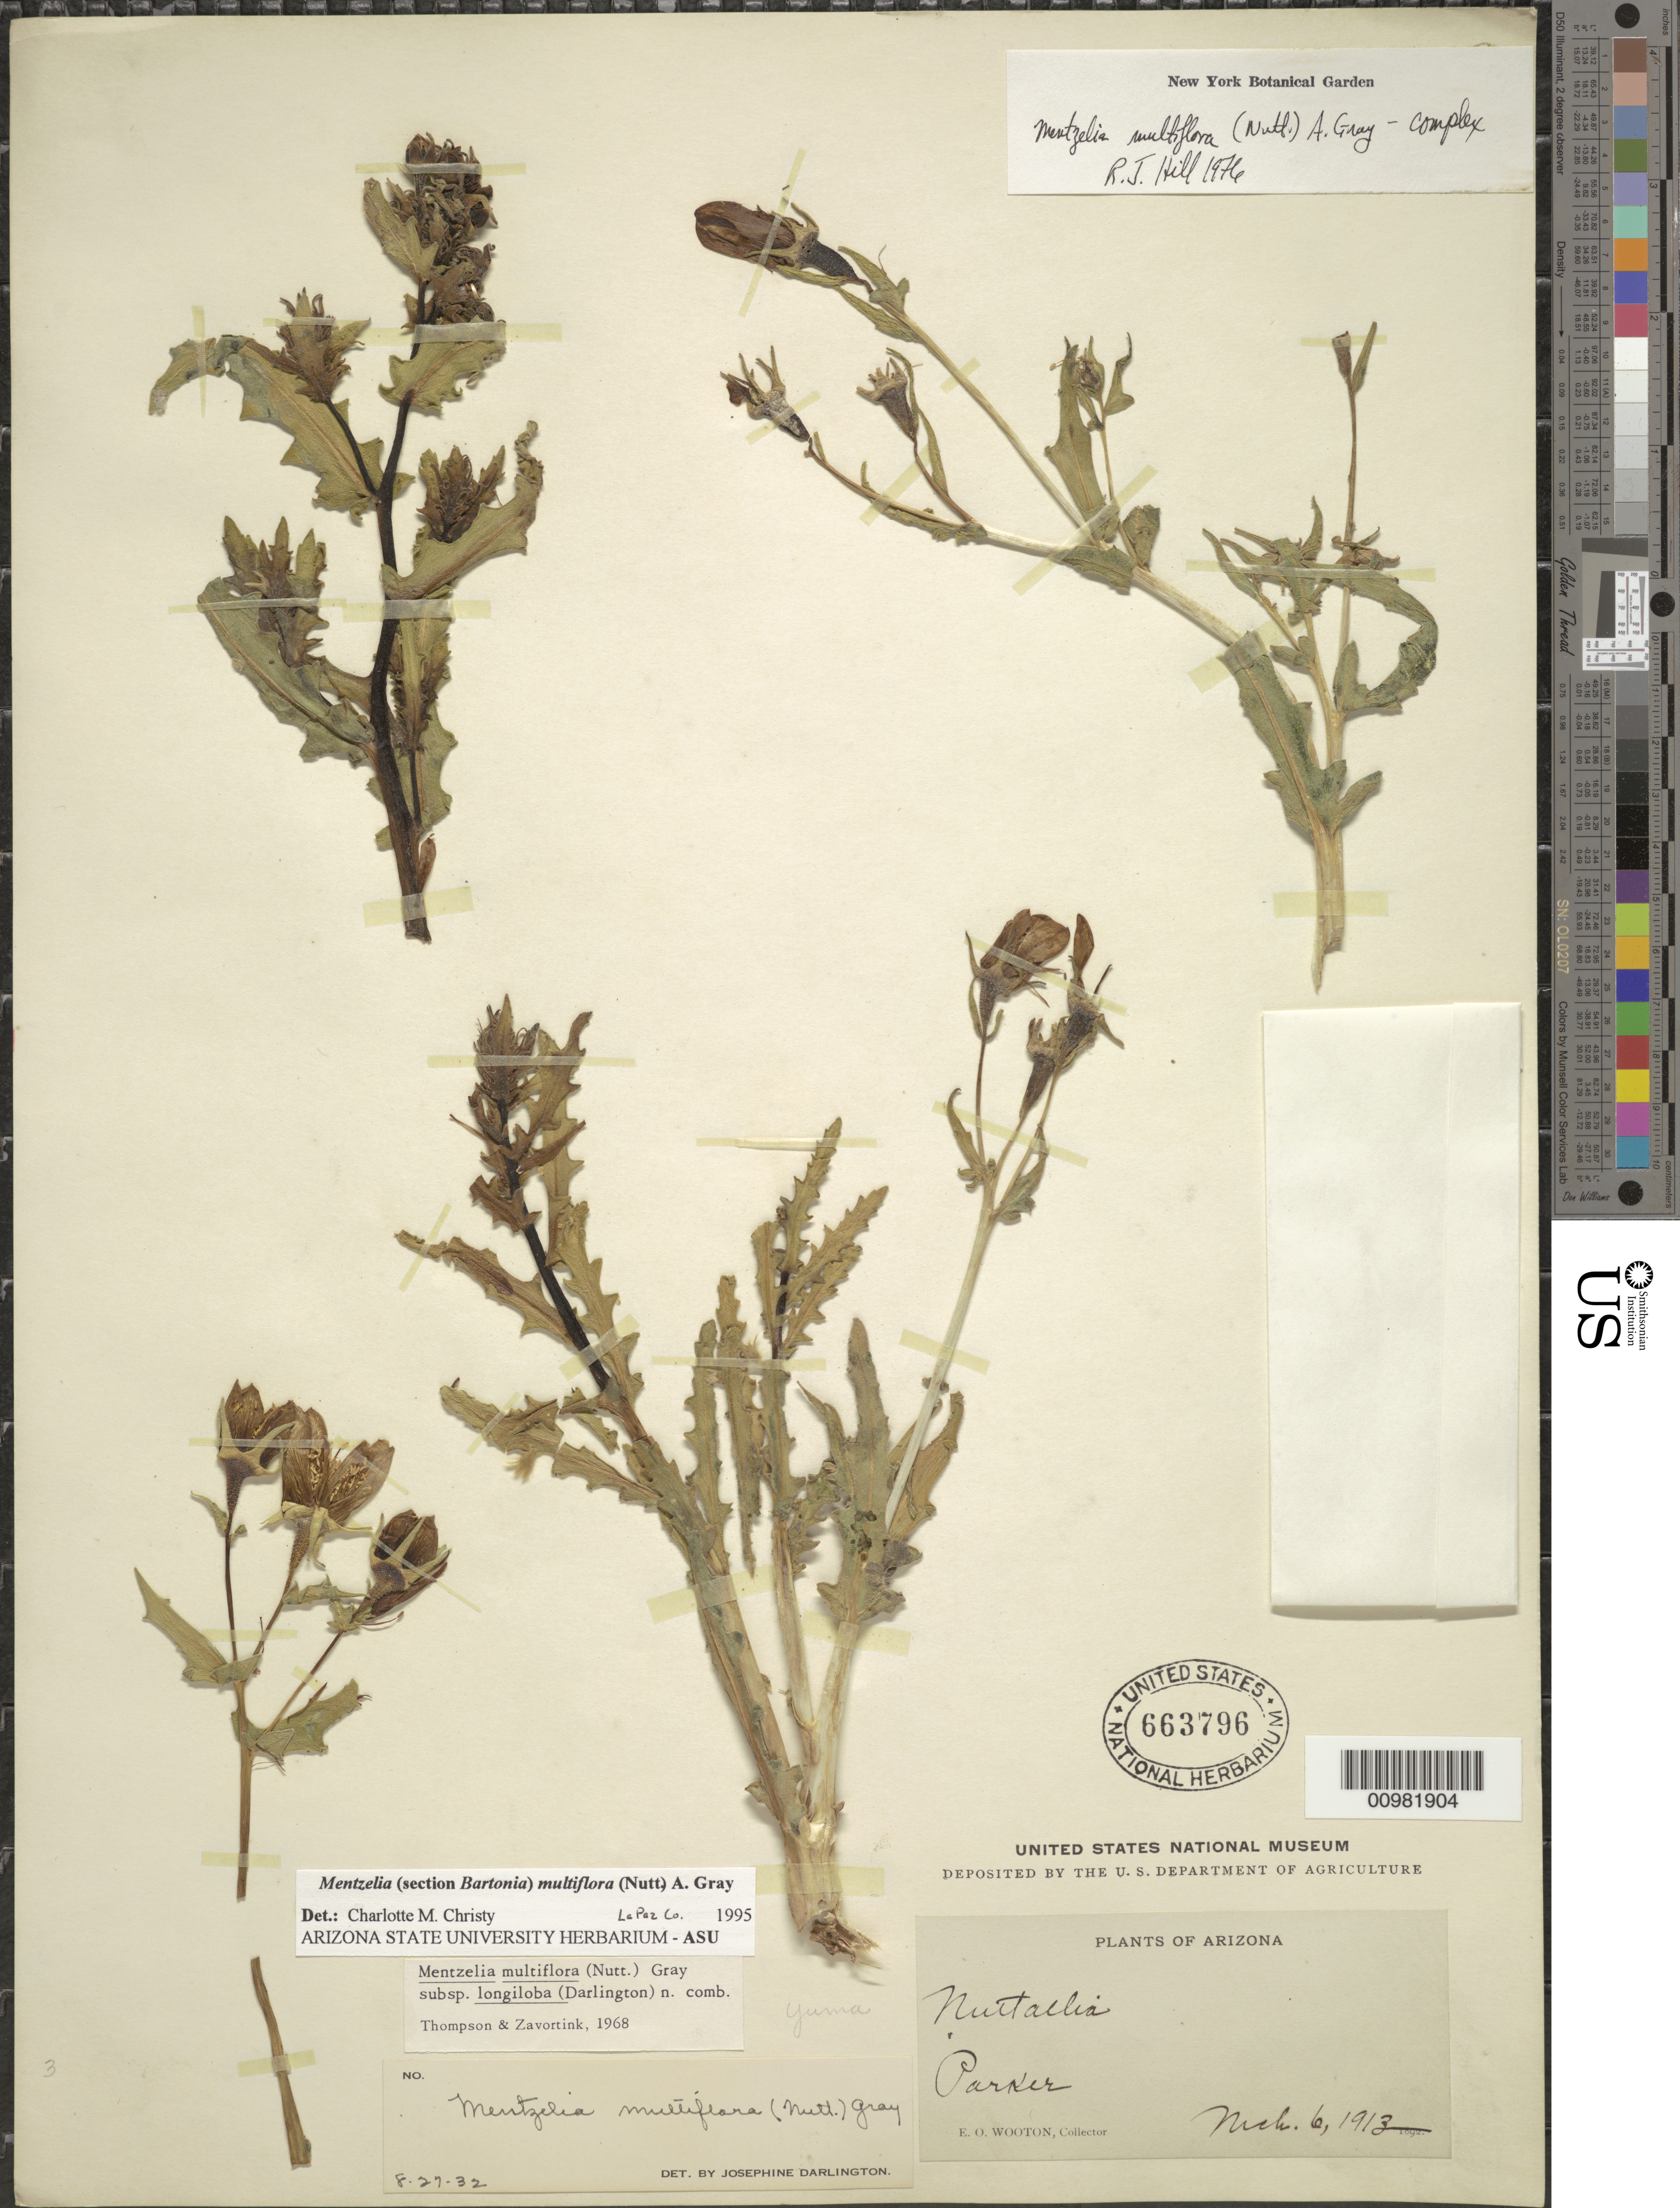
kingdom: Plantae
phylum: Tracheophyta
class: Magnoliopsida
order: Cornales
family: Loasaceae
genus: Mentzelia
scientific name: Mentzelia multiflora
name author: (Nutt.) A. Gray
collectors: E. O. Wooton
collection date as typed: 06 Mar 1913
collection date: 1913-03-06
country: United States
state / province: Arizona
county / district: Yuma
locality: Parker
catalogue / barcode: US 663796